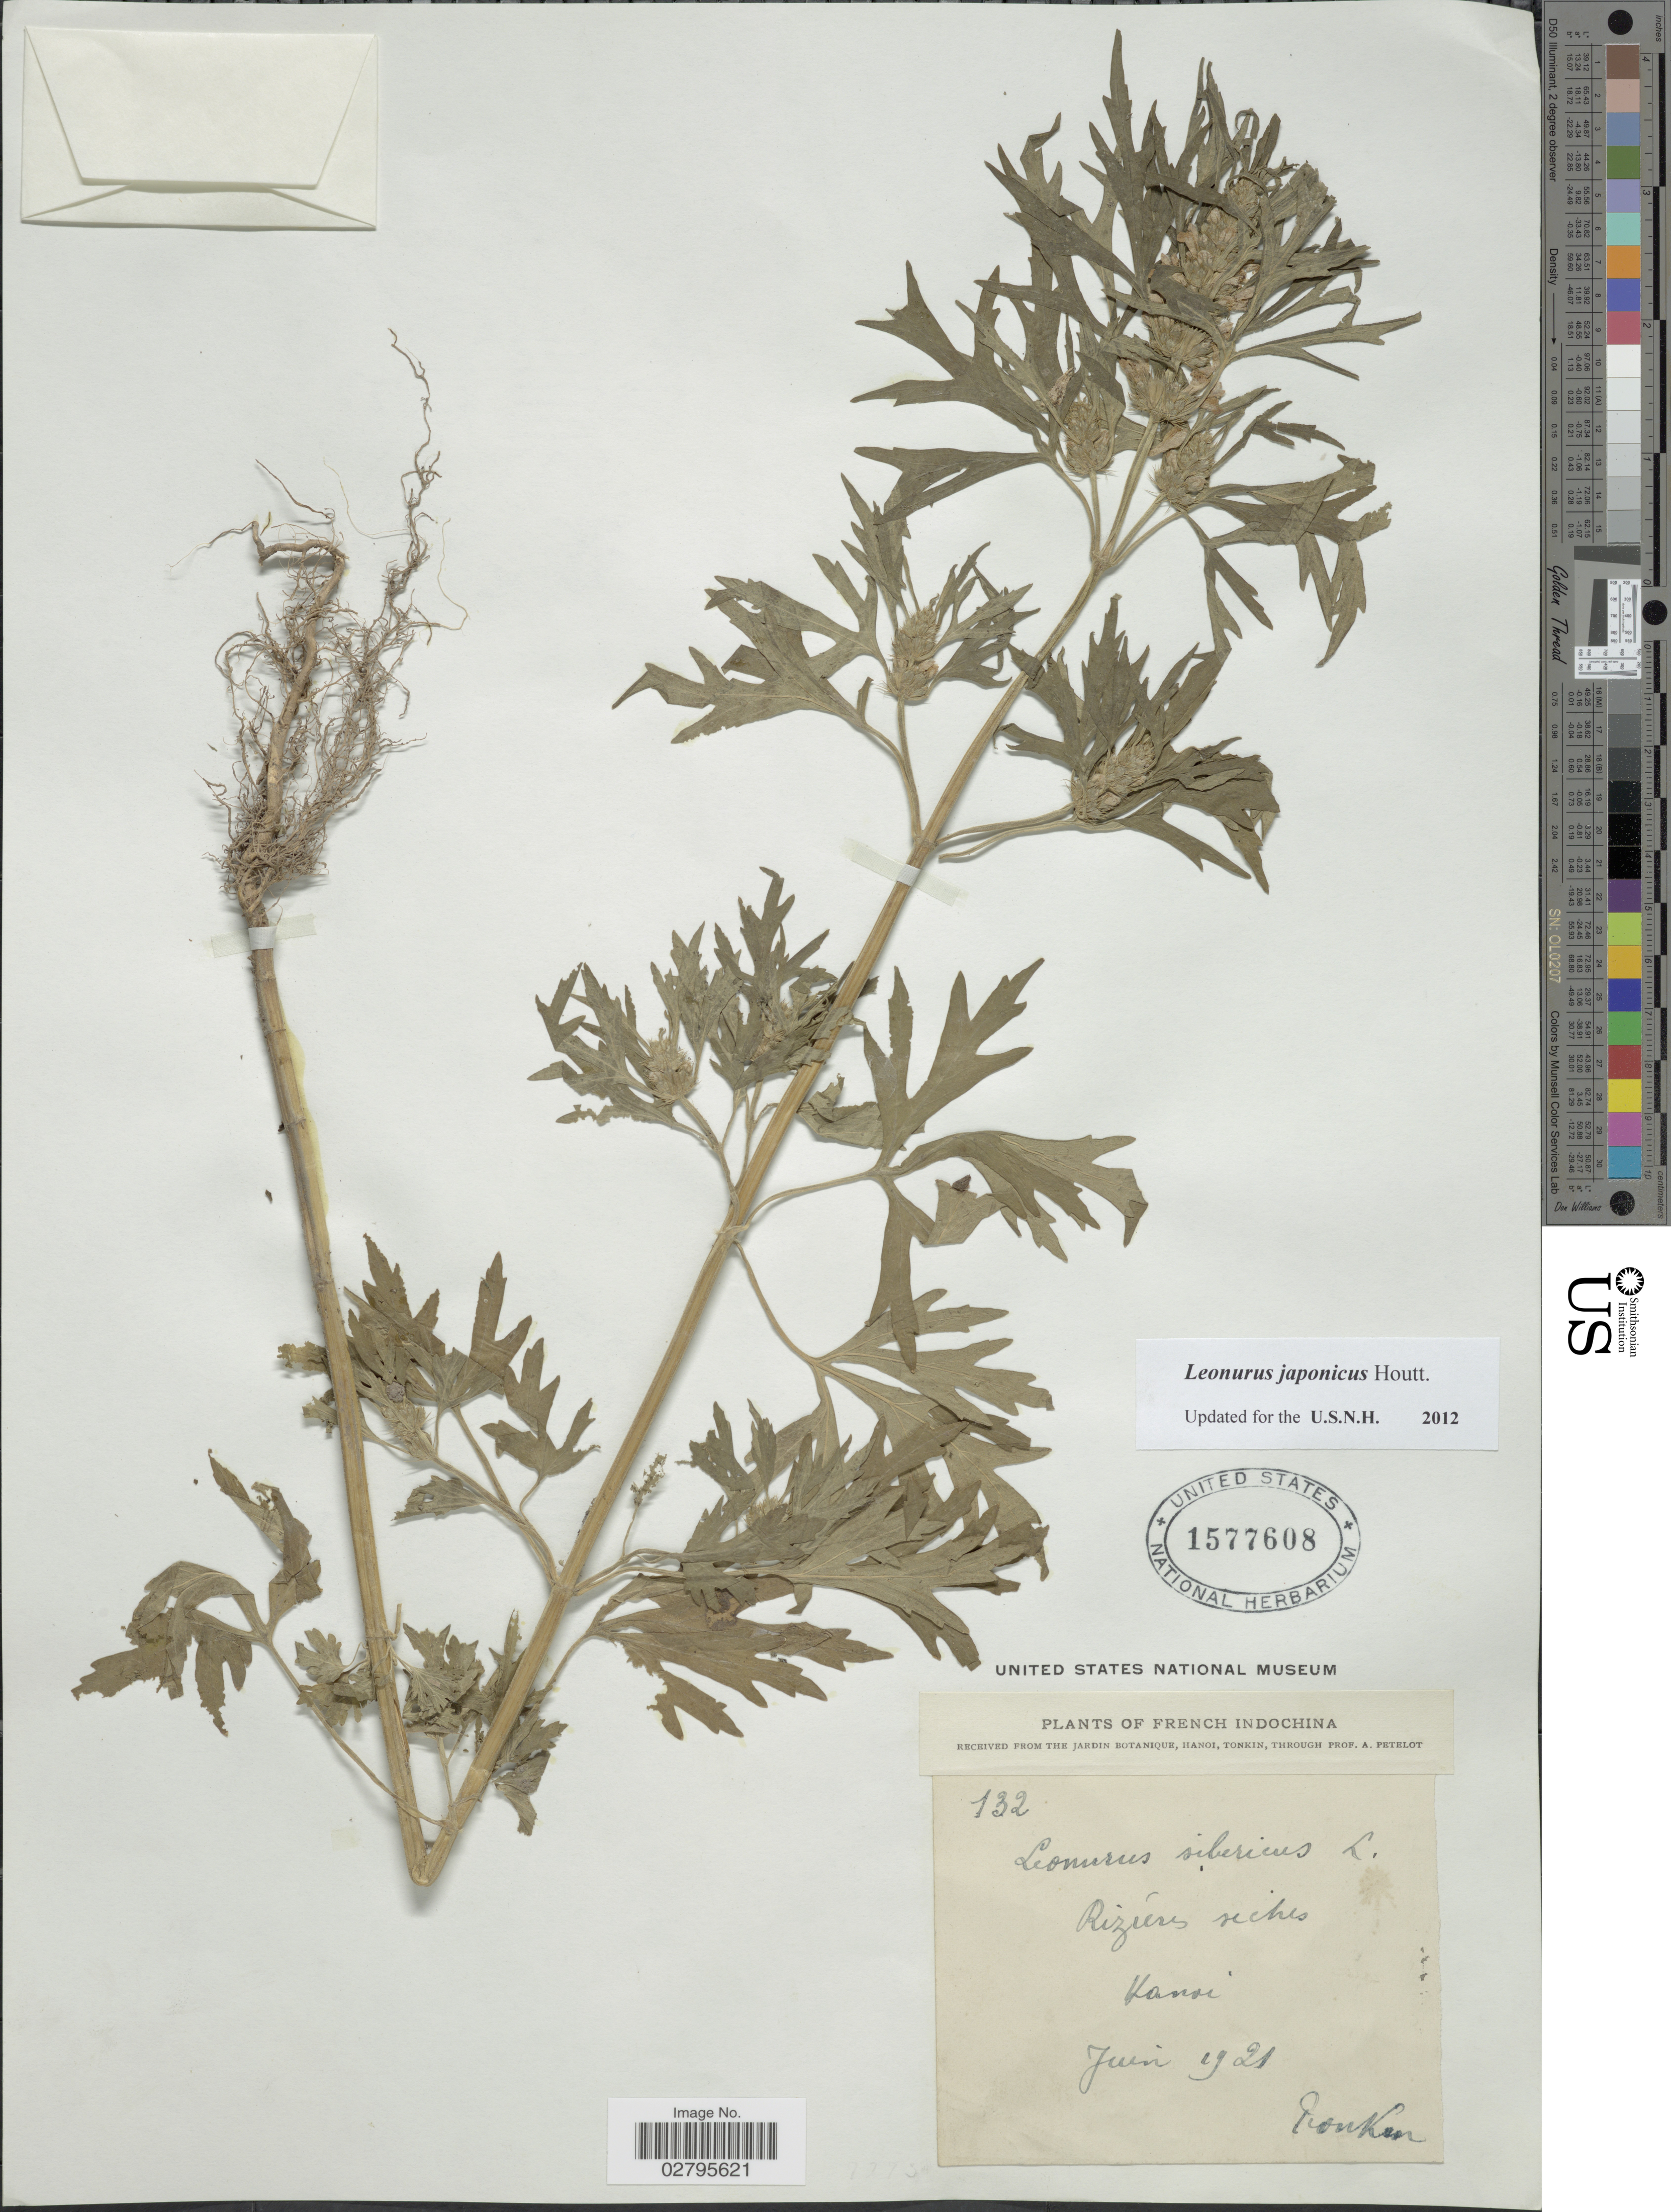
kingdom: Plantae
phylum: Tracheophyta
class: Magnoliopsida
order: Lamiales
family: Lamiaceae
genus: Leonurus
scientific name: Leonurus japonicus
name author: Houtt.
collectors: A. Petelot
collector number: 132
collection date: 1921-06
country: Vietnam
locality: Tonkin. French Indochina. Kansi.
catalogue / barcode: US 1577608